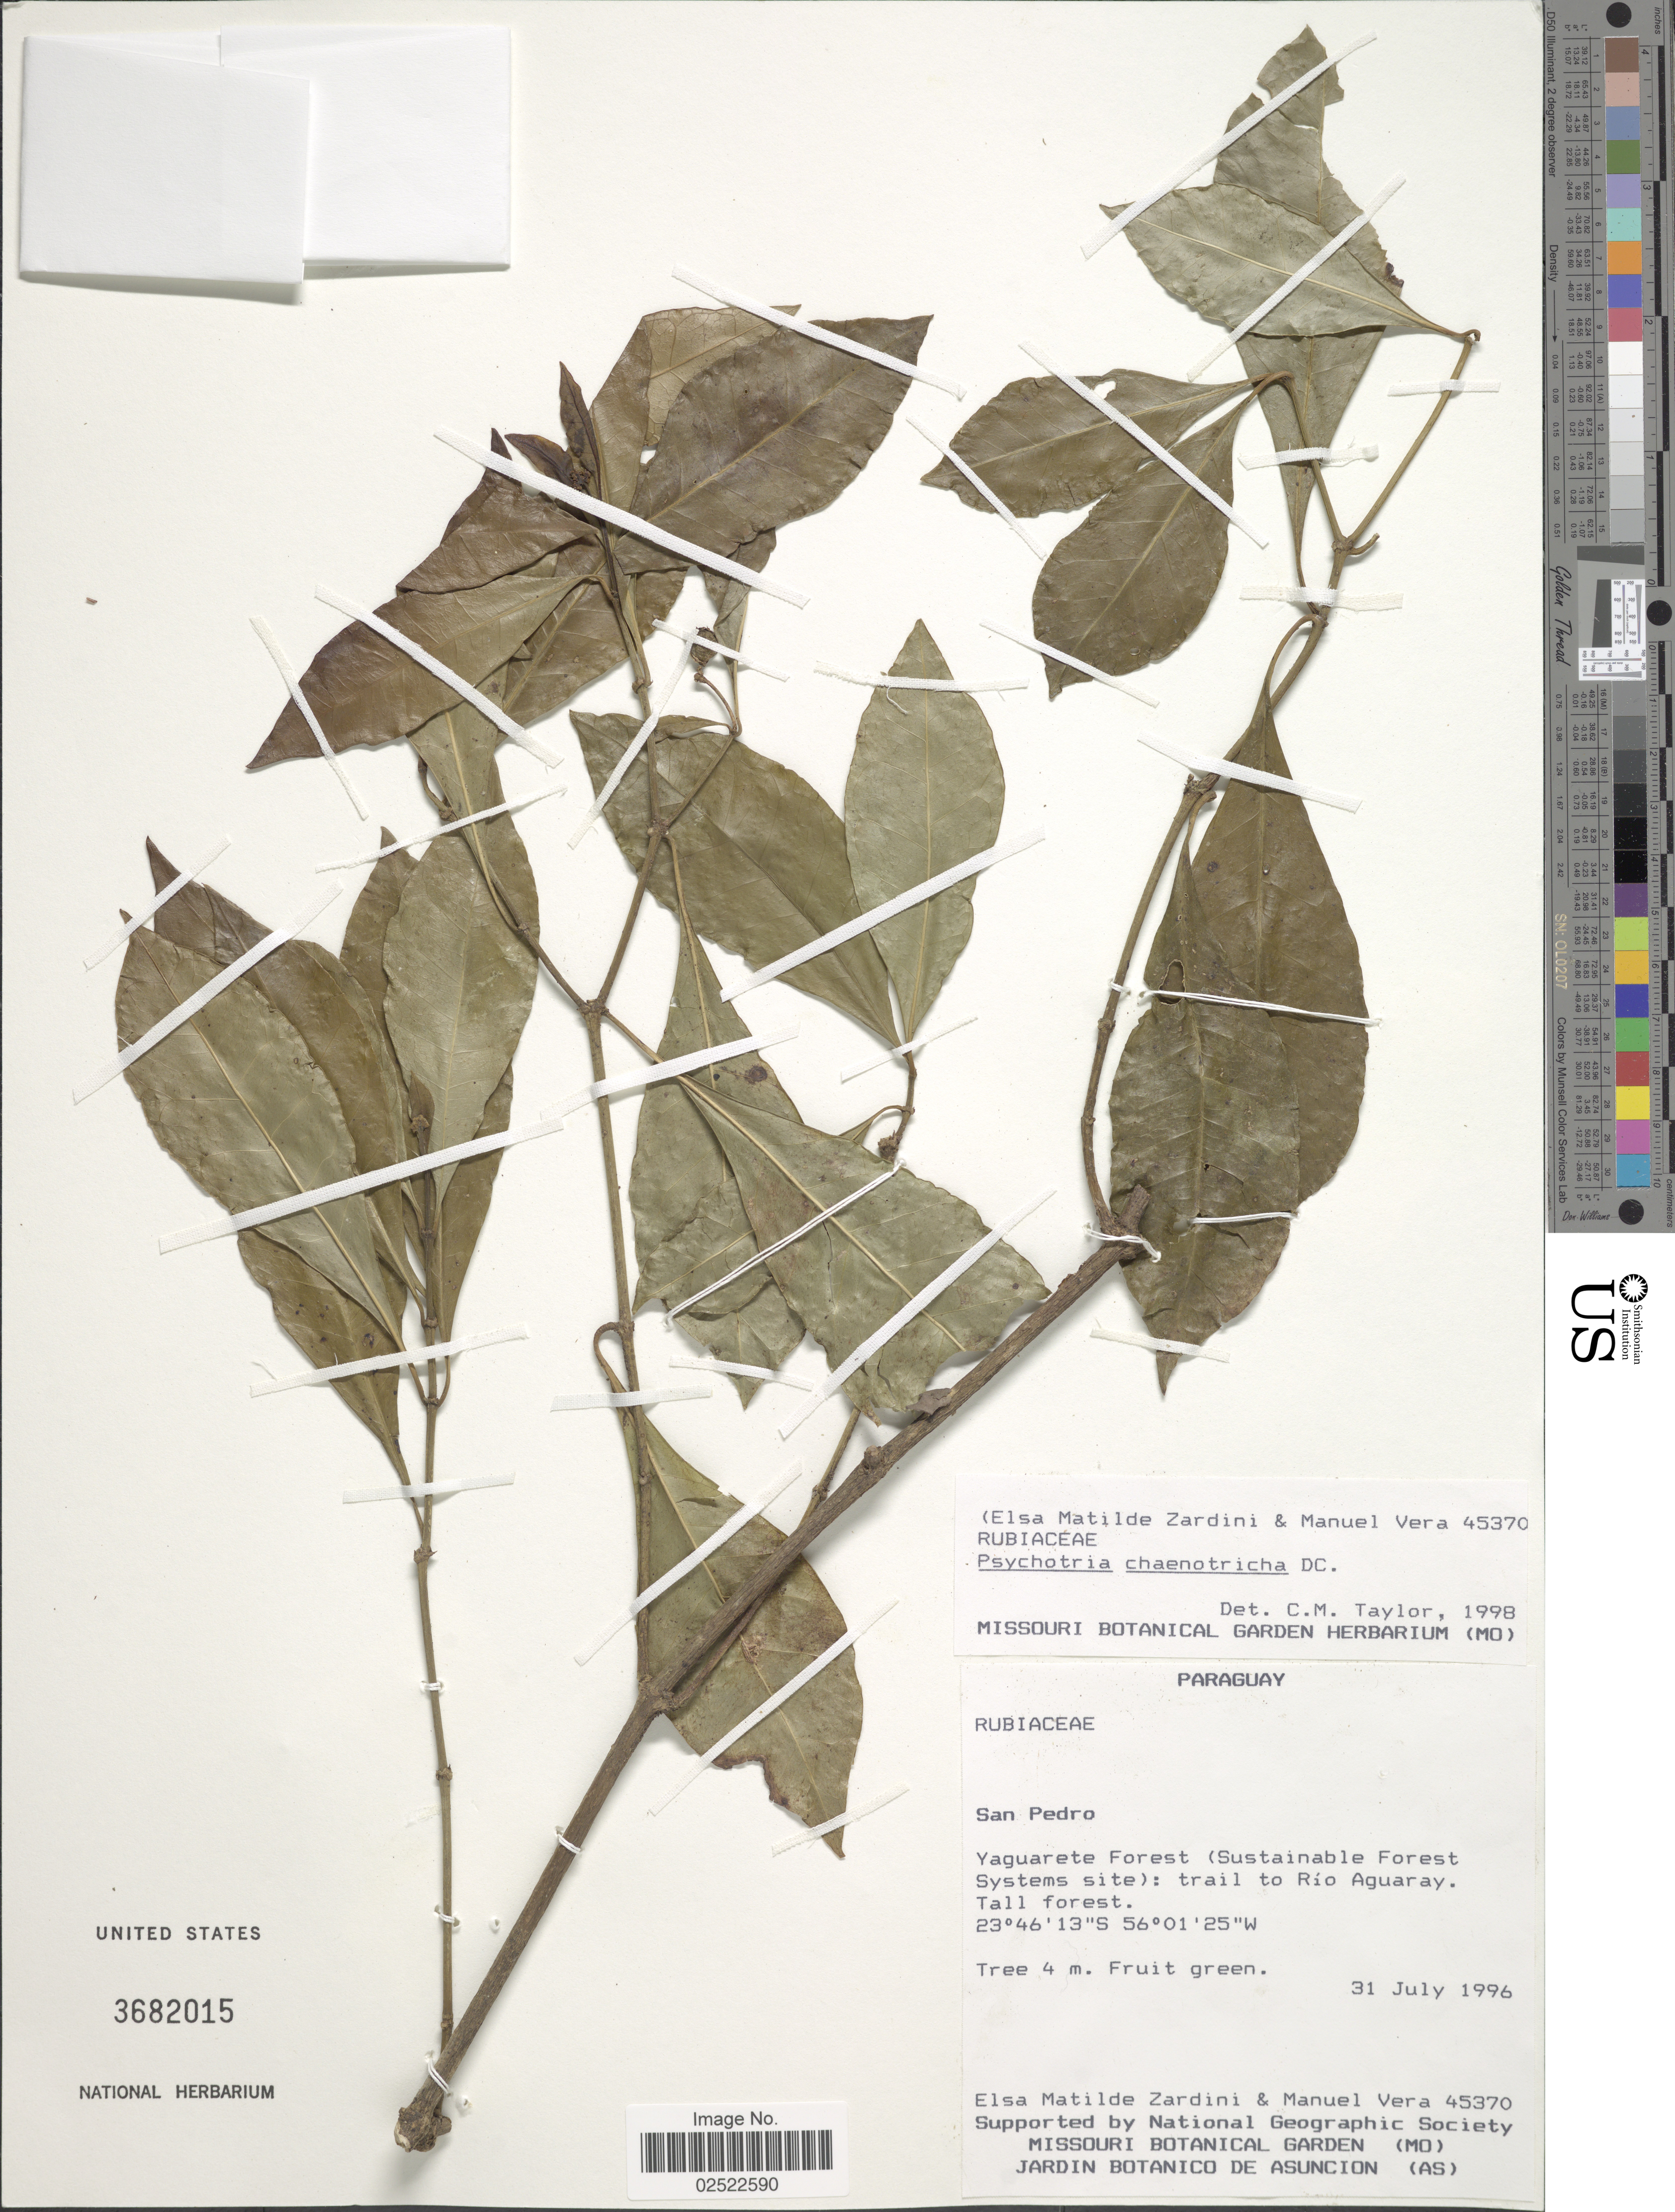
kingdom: Plantae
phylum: Tracheophyta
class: Magnoliopsida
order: Gentianales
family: Rubiaceae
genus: Psychotria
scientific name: Psychotria chaenotricha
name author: DC.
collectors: E. M. Zardini & M. Vera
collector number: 45370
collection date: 1996-07-31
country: Paraguay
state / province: San Pedro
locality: Yaguarete Forest (Sustainable Forest Systems site): trail to Río Aguaray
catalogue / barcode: US 3682015